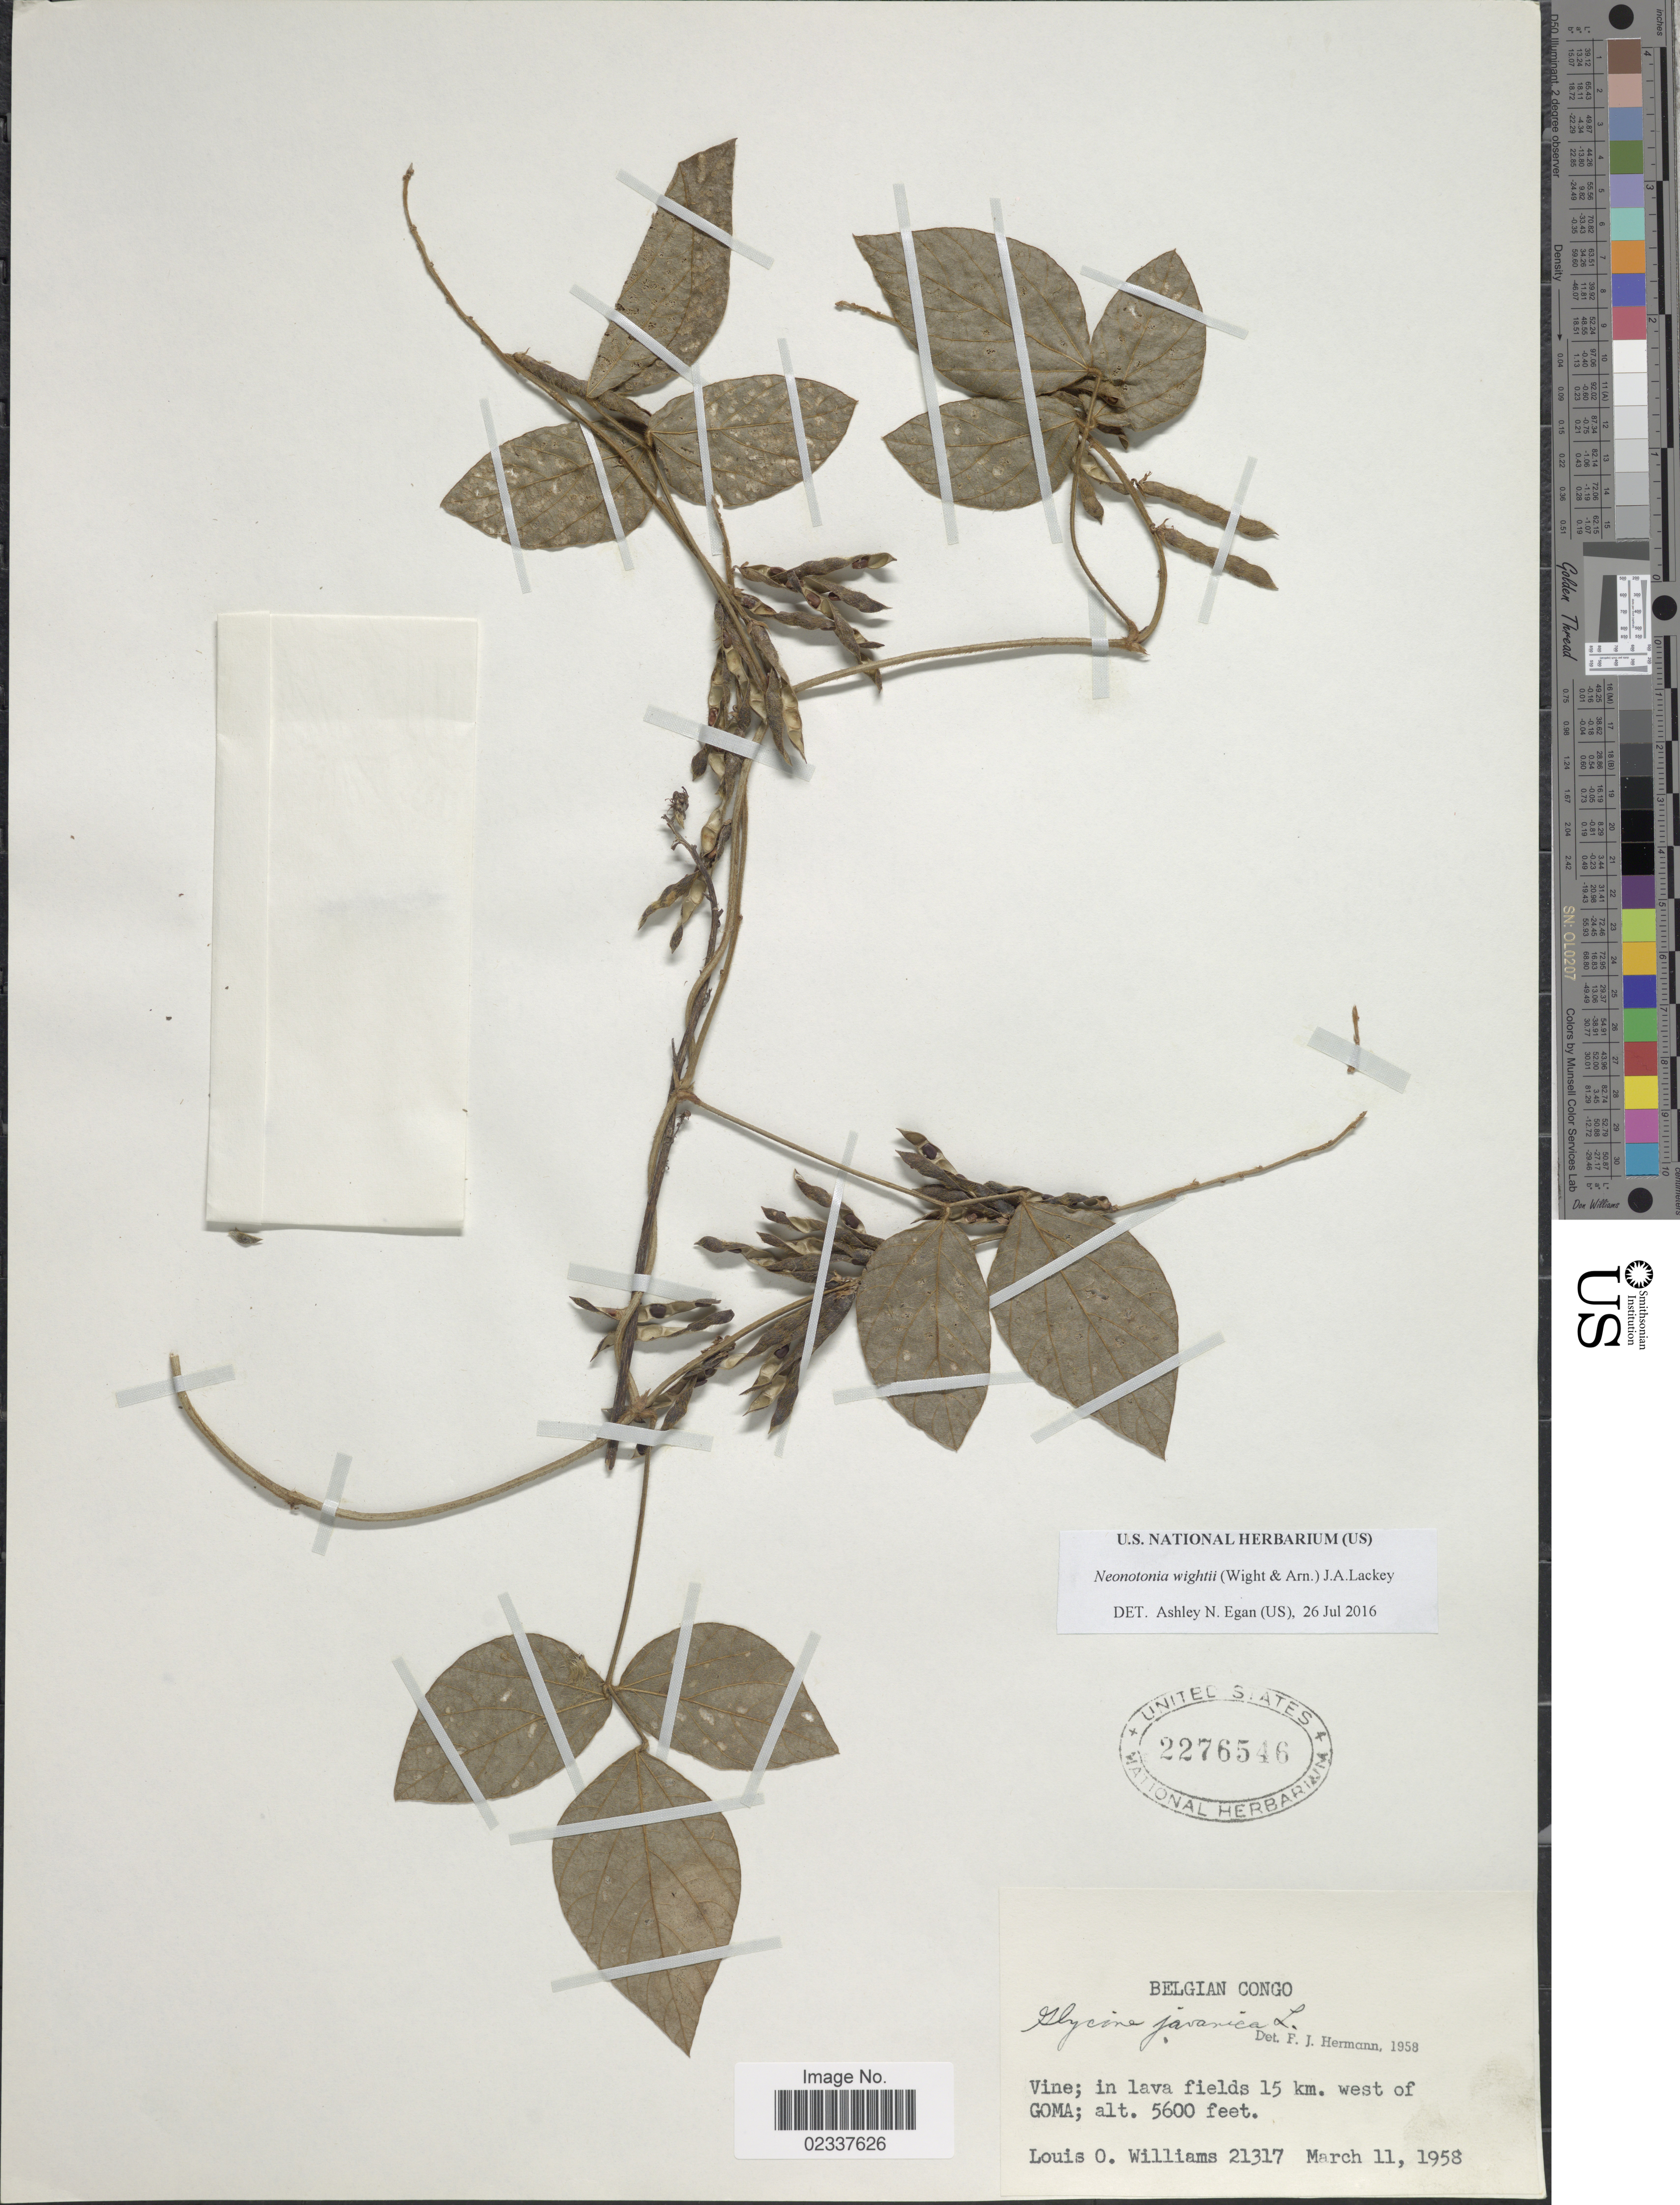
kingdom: Plantae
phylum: Tracheophyta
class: Magnoliopsida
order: Fabales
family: Fabaceae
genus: Neonotonia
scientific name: Neonotonia wightii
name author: (Arn.) J.A. Lackey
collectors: L. O. Williams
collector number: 21317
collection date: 1958-03-11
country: Congo, Democratic Republic of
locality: Belgian Congo, Vine; in lava fields 15 km. west of Goma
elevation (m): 1707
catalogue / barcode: US 2276546